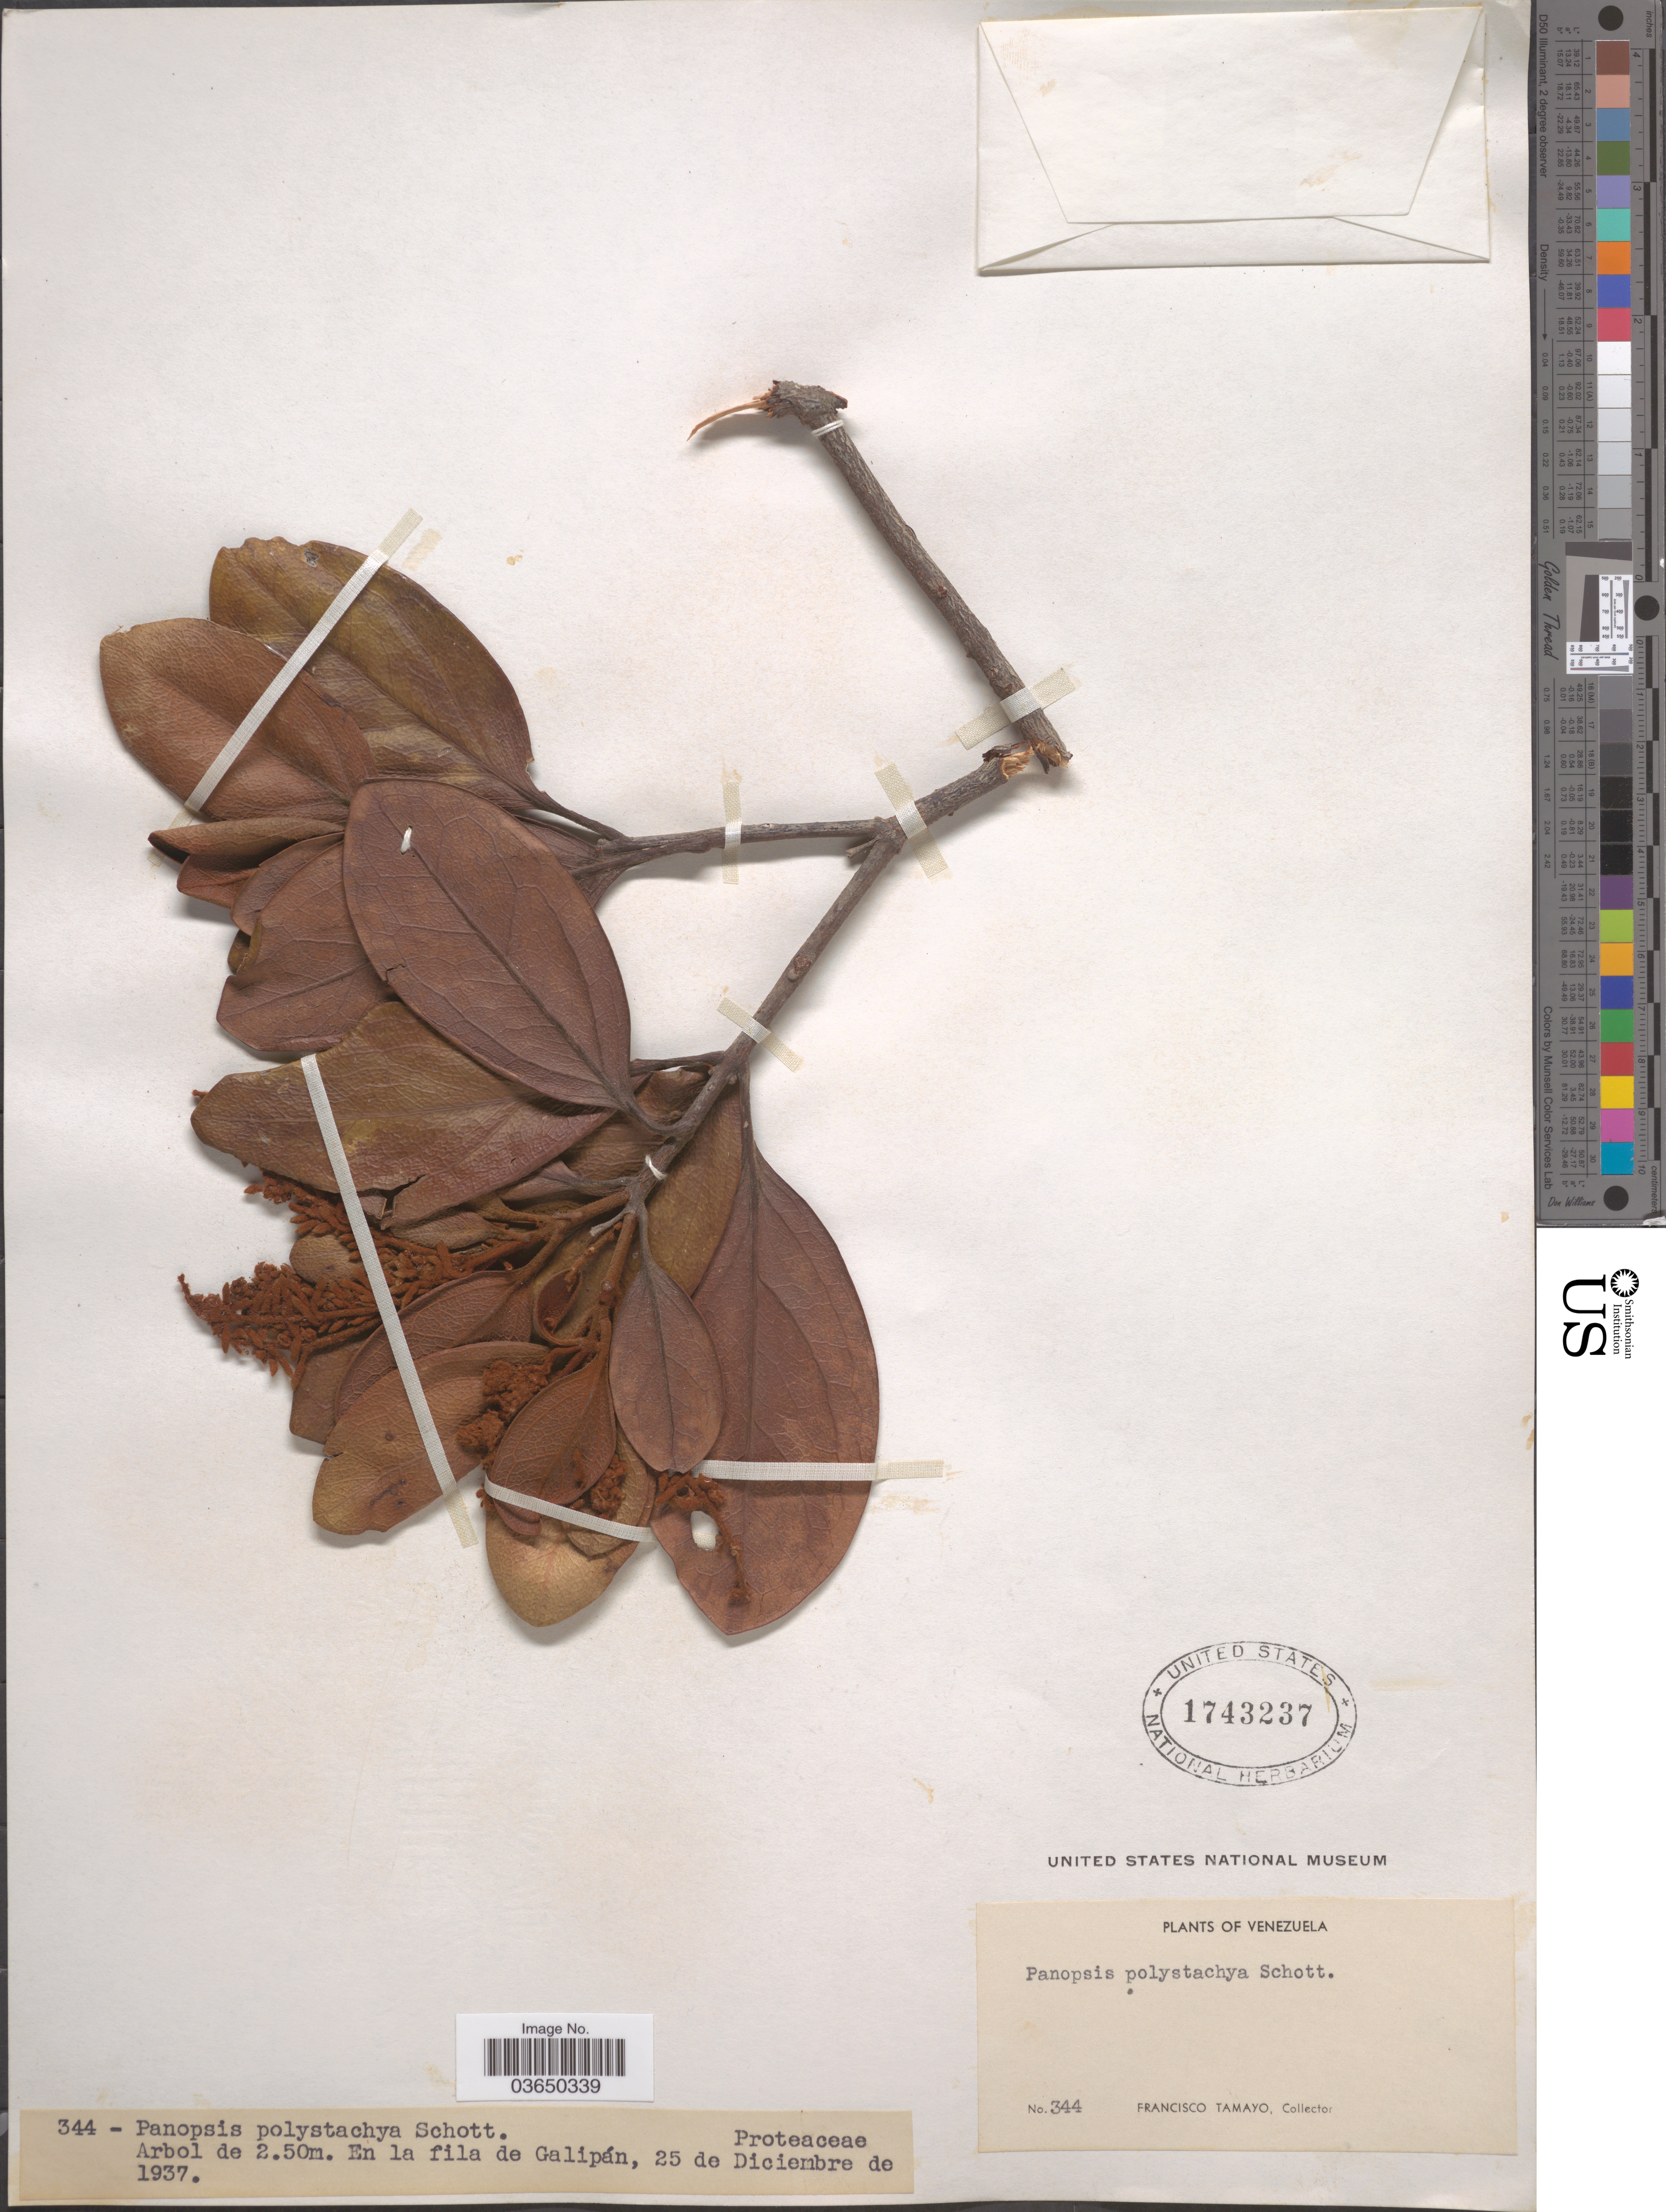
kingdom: Plantae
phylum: Tracheophyta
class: Magnoliopsida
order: Proteales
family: Proteaceae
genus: Panopsis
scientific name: Panopsis polystachya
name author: (Kunth) Kuntze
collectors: F. Tamayo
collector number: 344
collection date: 1937-12-25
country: Venezuela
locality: En la fila de Galipán.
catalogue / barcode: US 1743237